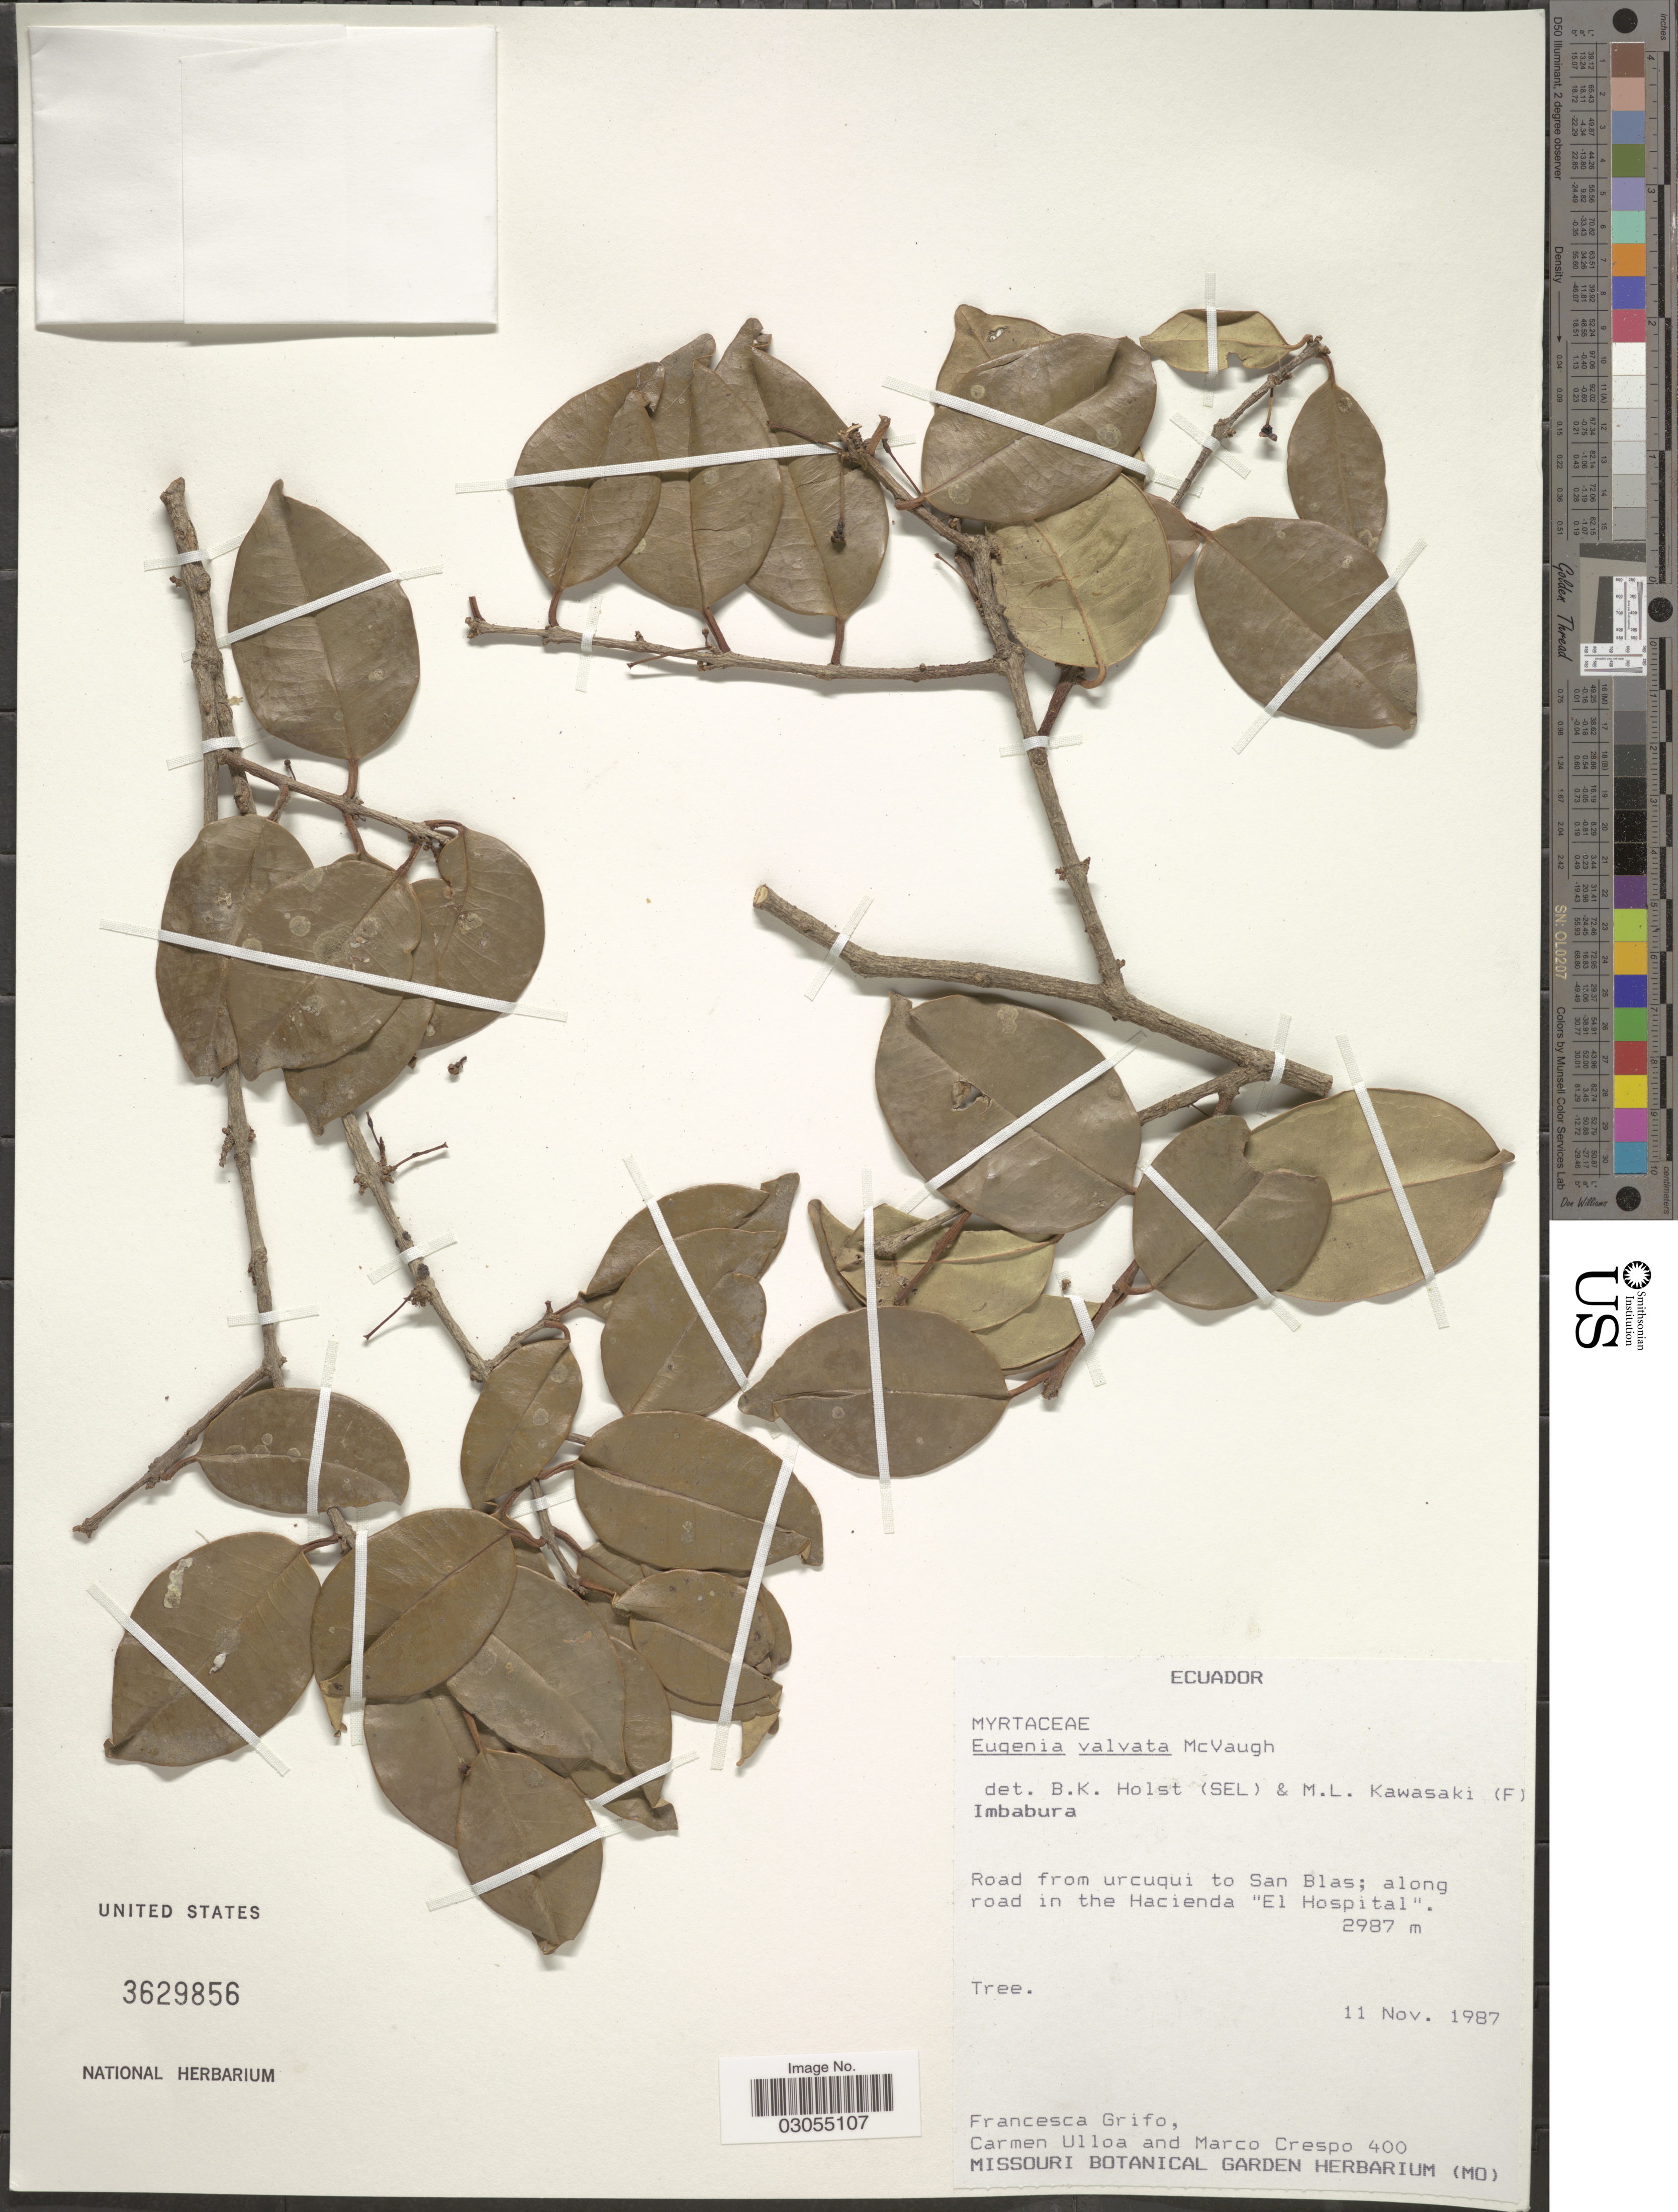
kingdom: Plantae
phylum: Tracheophyta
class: Magnoliopsida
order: Myrtales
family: Myrtaceae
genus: Eugenia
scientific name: Eugenia valvata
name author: McVaugh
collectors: F. Grifo, C. Ulloa & M. Crespo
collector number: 400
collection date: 1987-11-11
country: Ecuador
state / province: Imbabura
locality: Road from urcuqui to San Blas; along road in the Hacienda "El Hospital".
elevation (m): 2987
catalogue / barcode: US 3629856